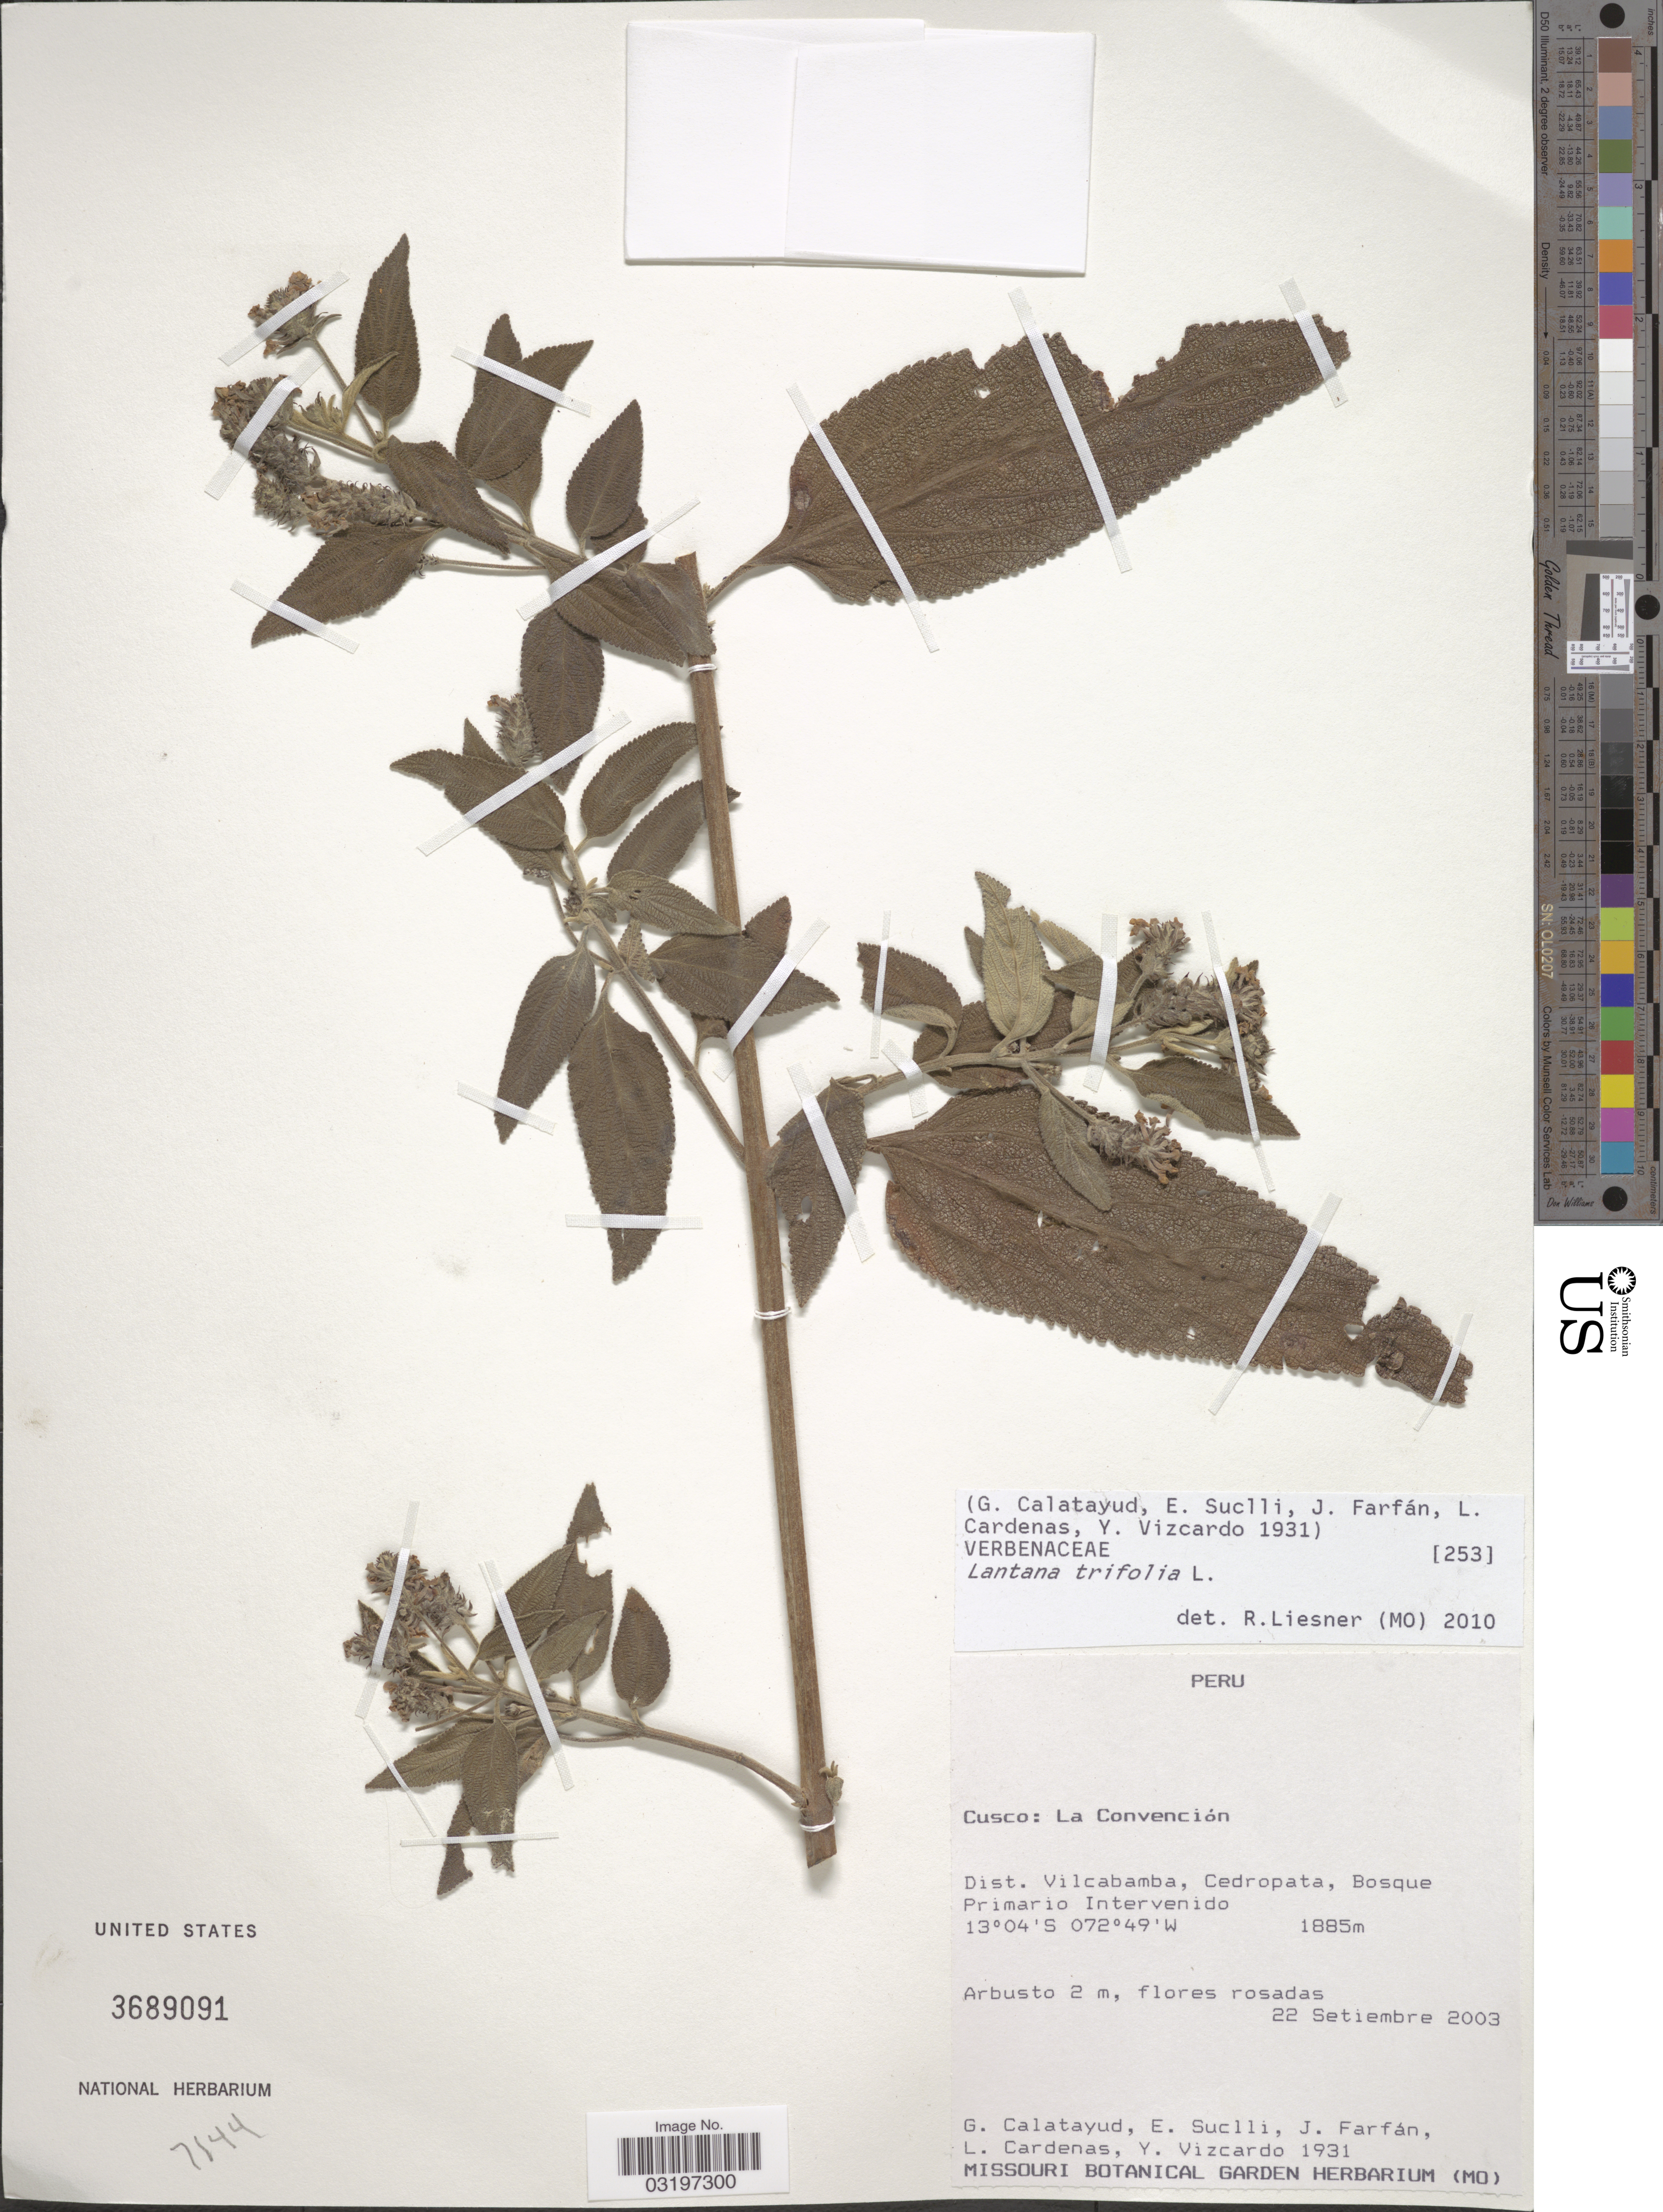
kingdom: Plantae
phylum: Tracheophyta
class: Magnoliopsida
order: Lamiales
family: Verbenaceae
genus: Lantana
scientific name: Lantana trifolia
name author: L.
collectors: G. Calatayud, E. Suclli, J. Farfán, L. Cárdenas & Y. Vizcardo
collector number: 1931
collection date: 2003-09-22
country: Peru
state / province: Cusco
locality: La Convención. Dist. Vilcabamba, Cedropata.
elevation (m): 1885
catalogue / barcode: US 3689091